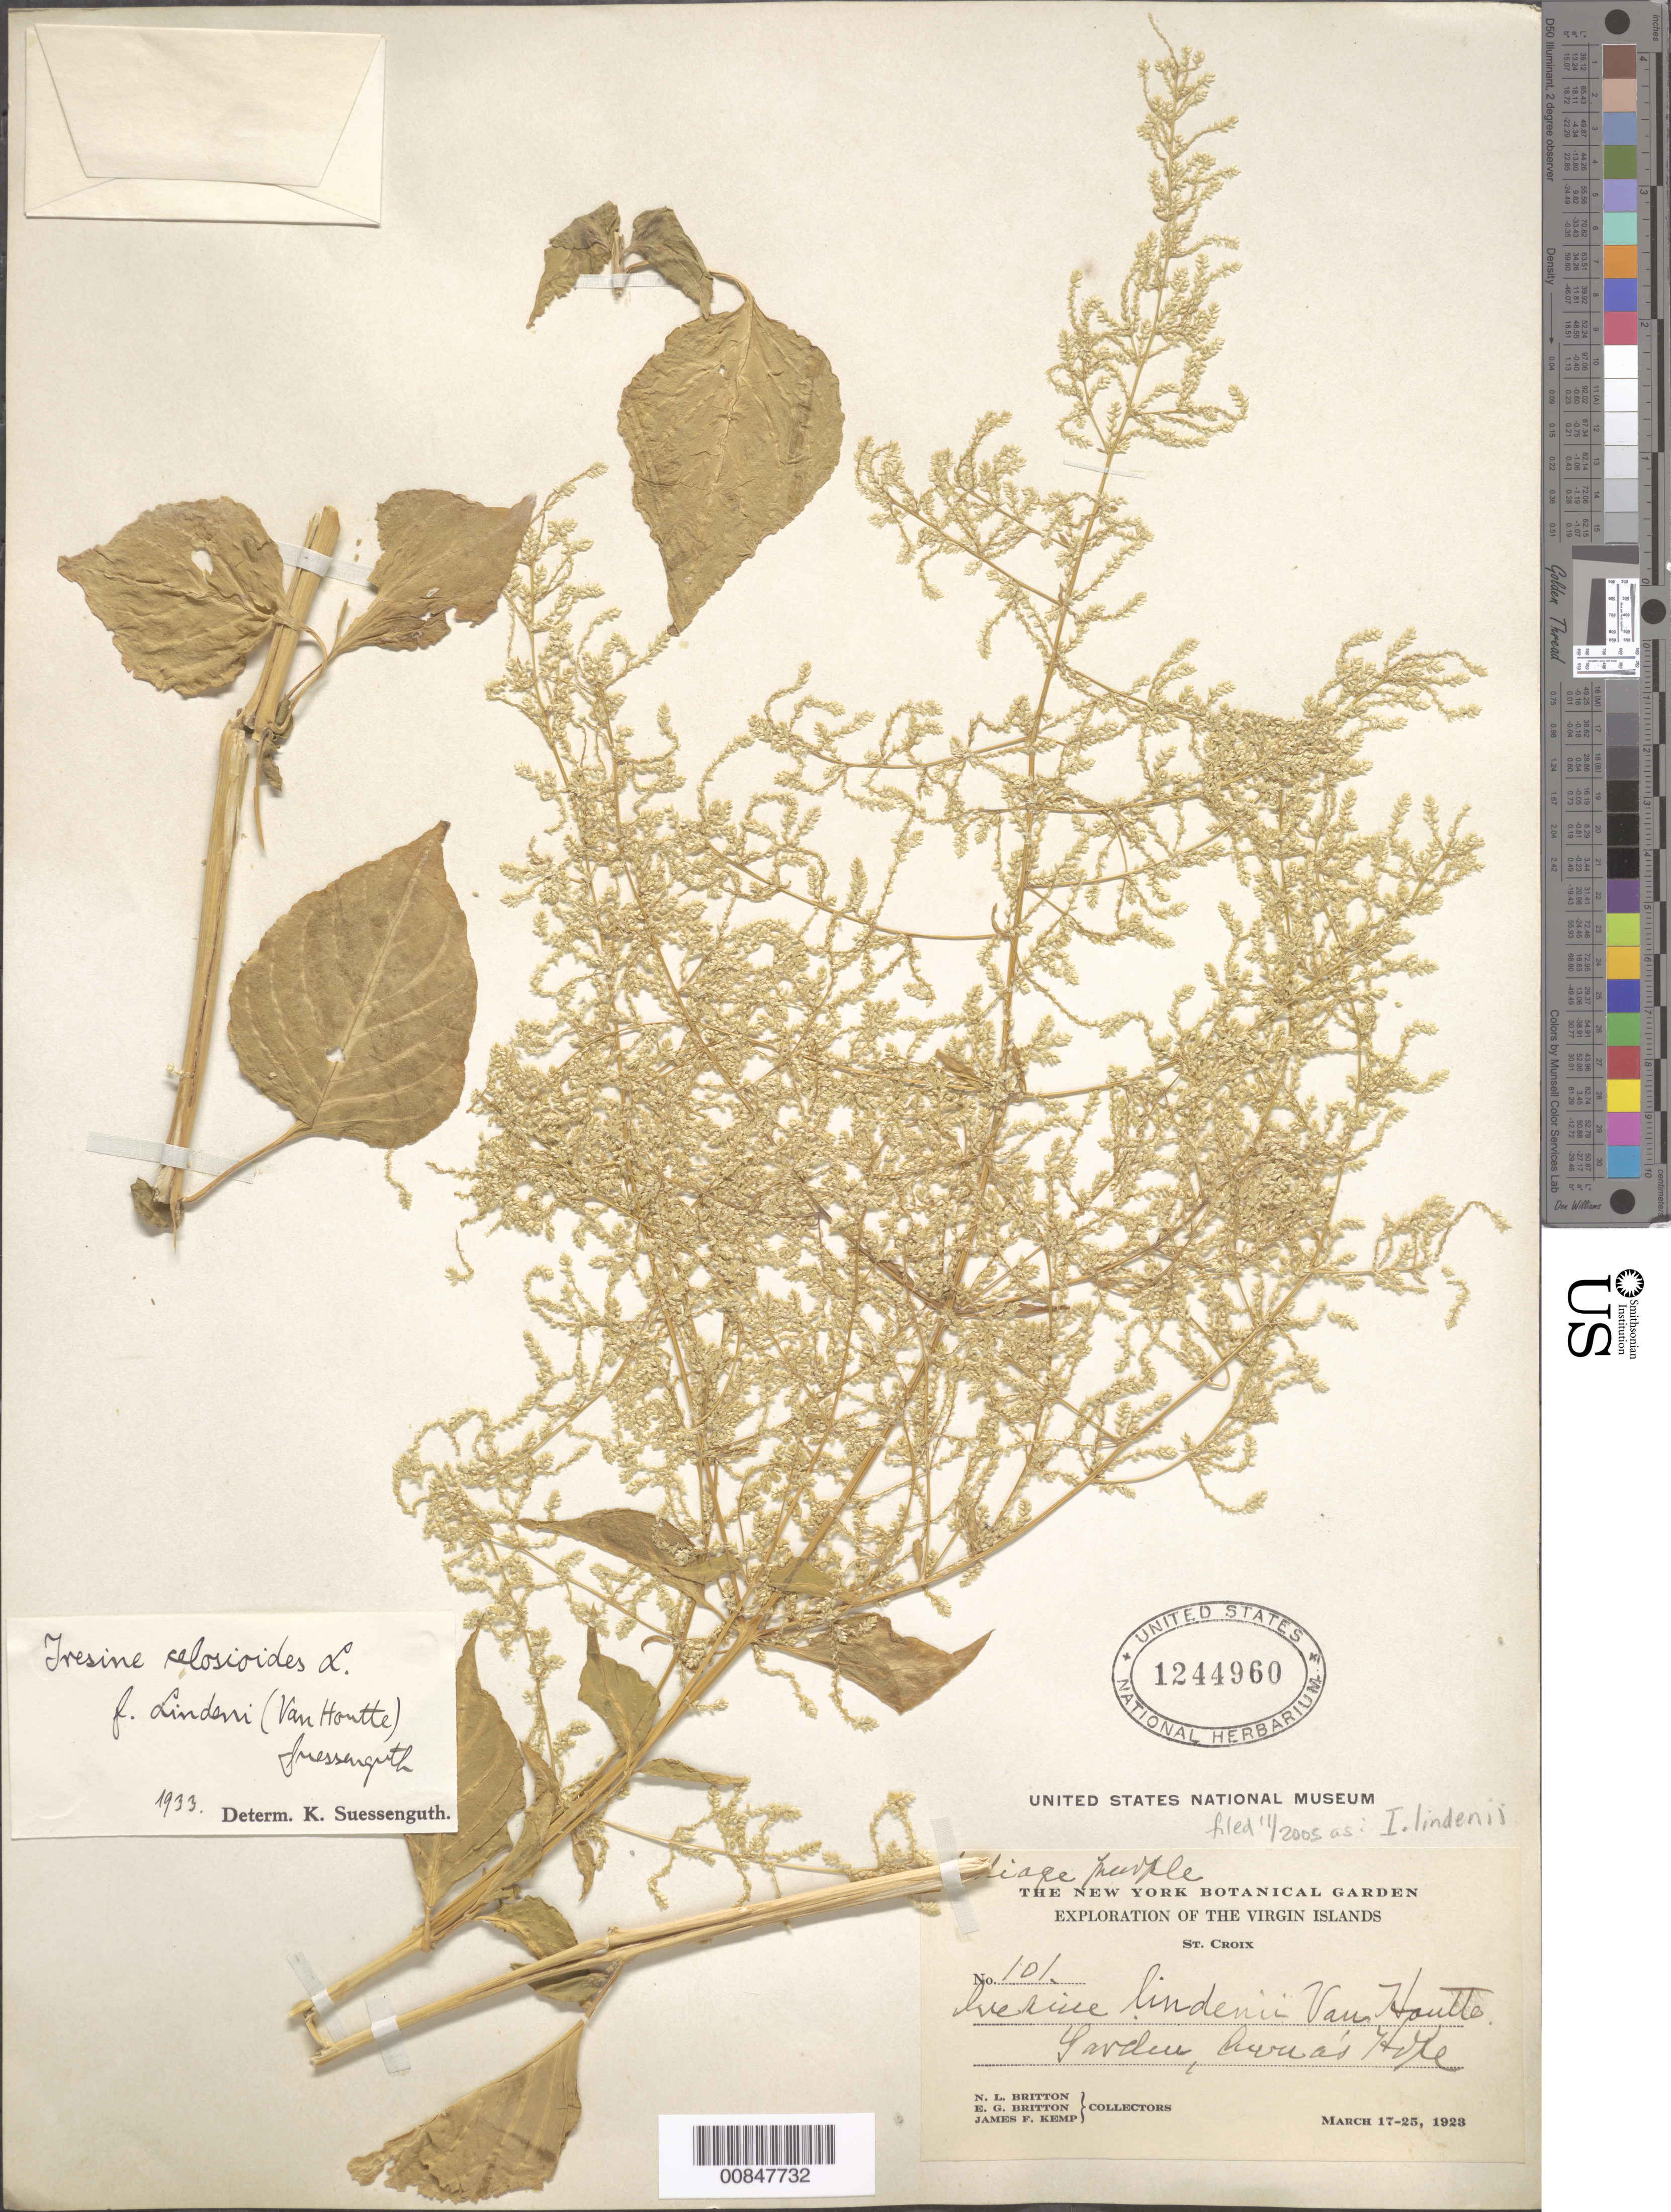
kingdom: Plantae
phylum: Tracheophyta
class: Magnoliopsida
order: Caryophyllales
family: Amaranthaceae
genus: Iresine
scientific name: Iresine lindenii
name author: Van Houtte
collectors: N. Britton, E. G. Britton & J. F. Kemp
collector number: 101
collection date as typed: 17 Mar 1923 to 25 Mar 1923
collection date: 1923-03-17/1923-03-25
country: U.S. Virgin Islands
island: St. Croix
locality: St. Croix. Anna's Hope.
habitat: Garden.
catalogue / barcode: US 1244960